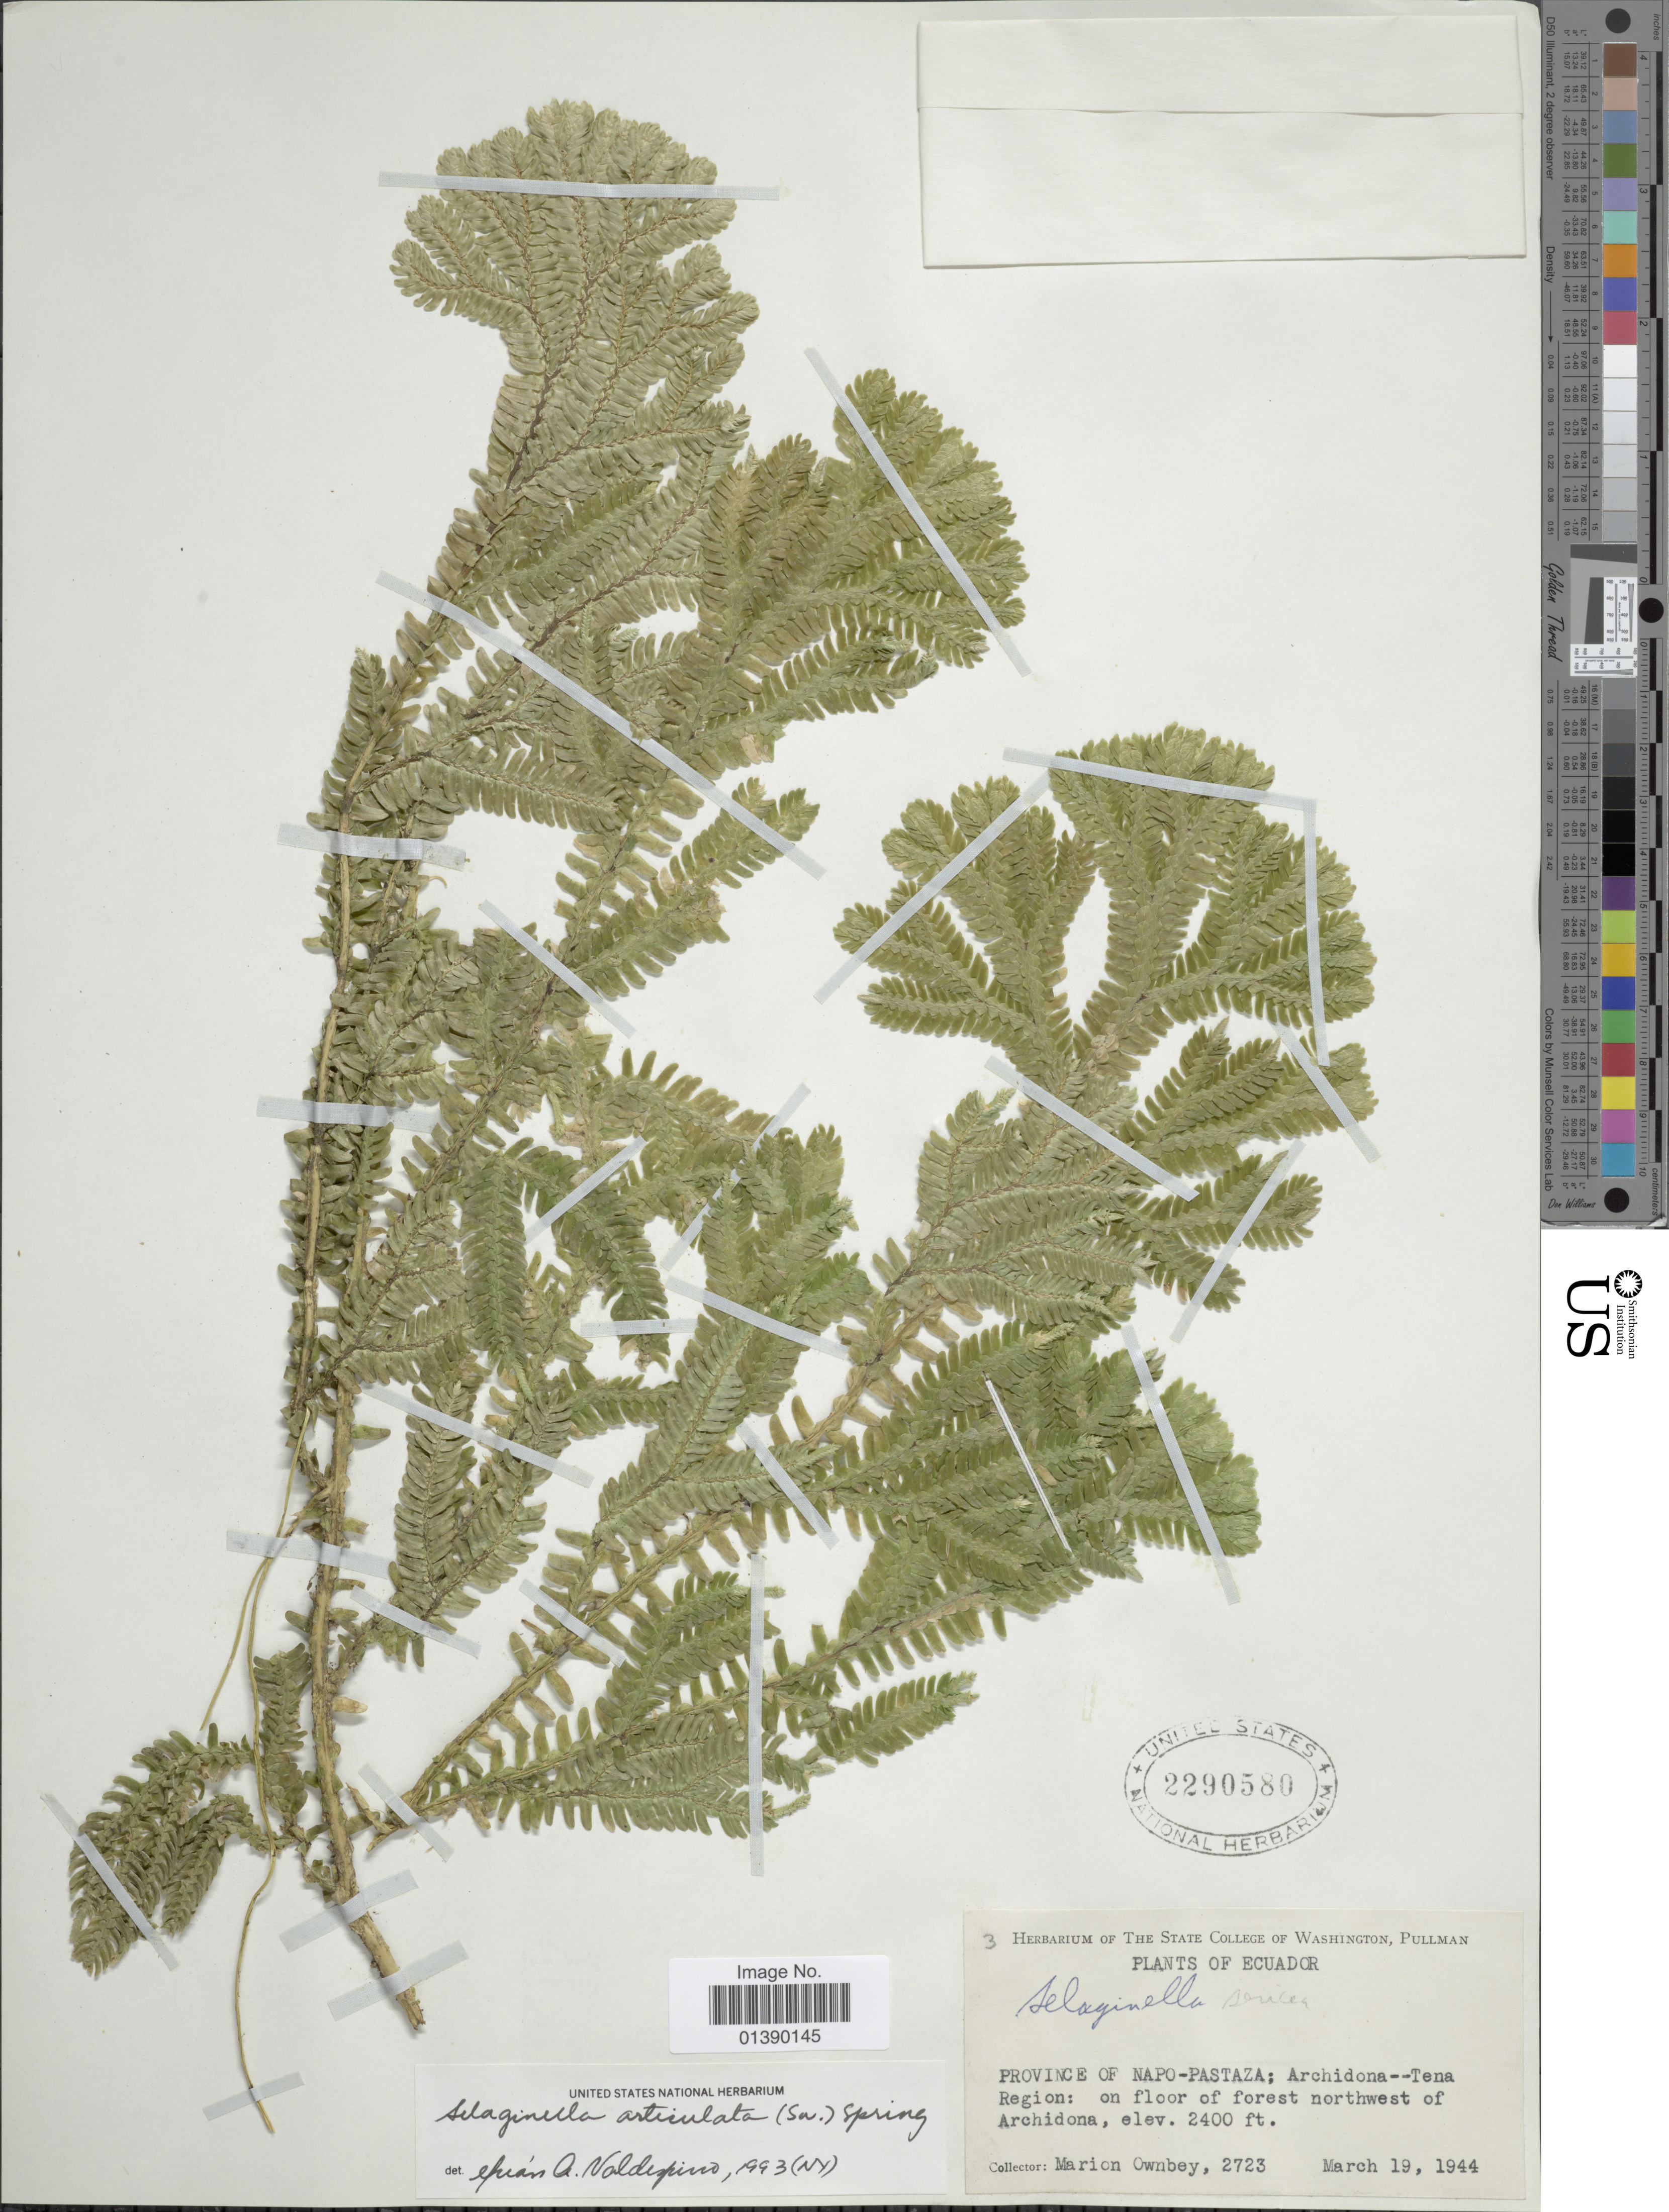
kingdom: Plantae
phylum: Tracheophyta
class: Lycopodiopsida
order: Selaginellales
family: Selaginellaceae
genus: Selaginella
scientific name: Selaginella articulata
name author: (Kunze) Spring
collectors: F. M. Ownbey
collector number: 2723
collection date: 1944-03-19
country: Ecuador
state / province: Napo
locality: Province of Napo-Pastaza: Archidona--Tena Region: on floor of forest northwest of Archidona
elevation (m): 732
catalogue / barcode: US 2290580